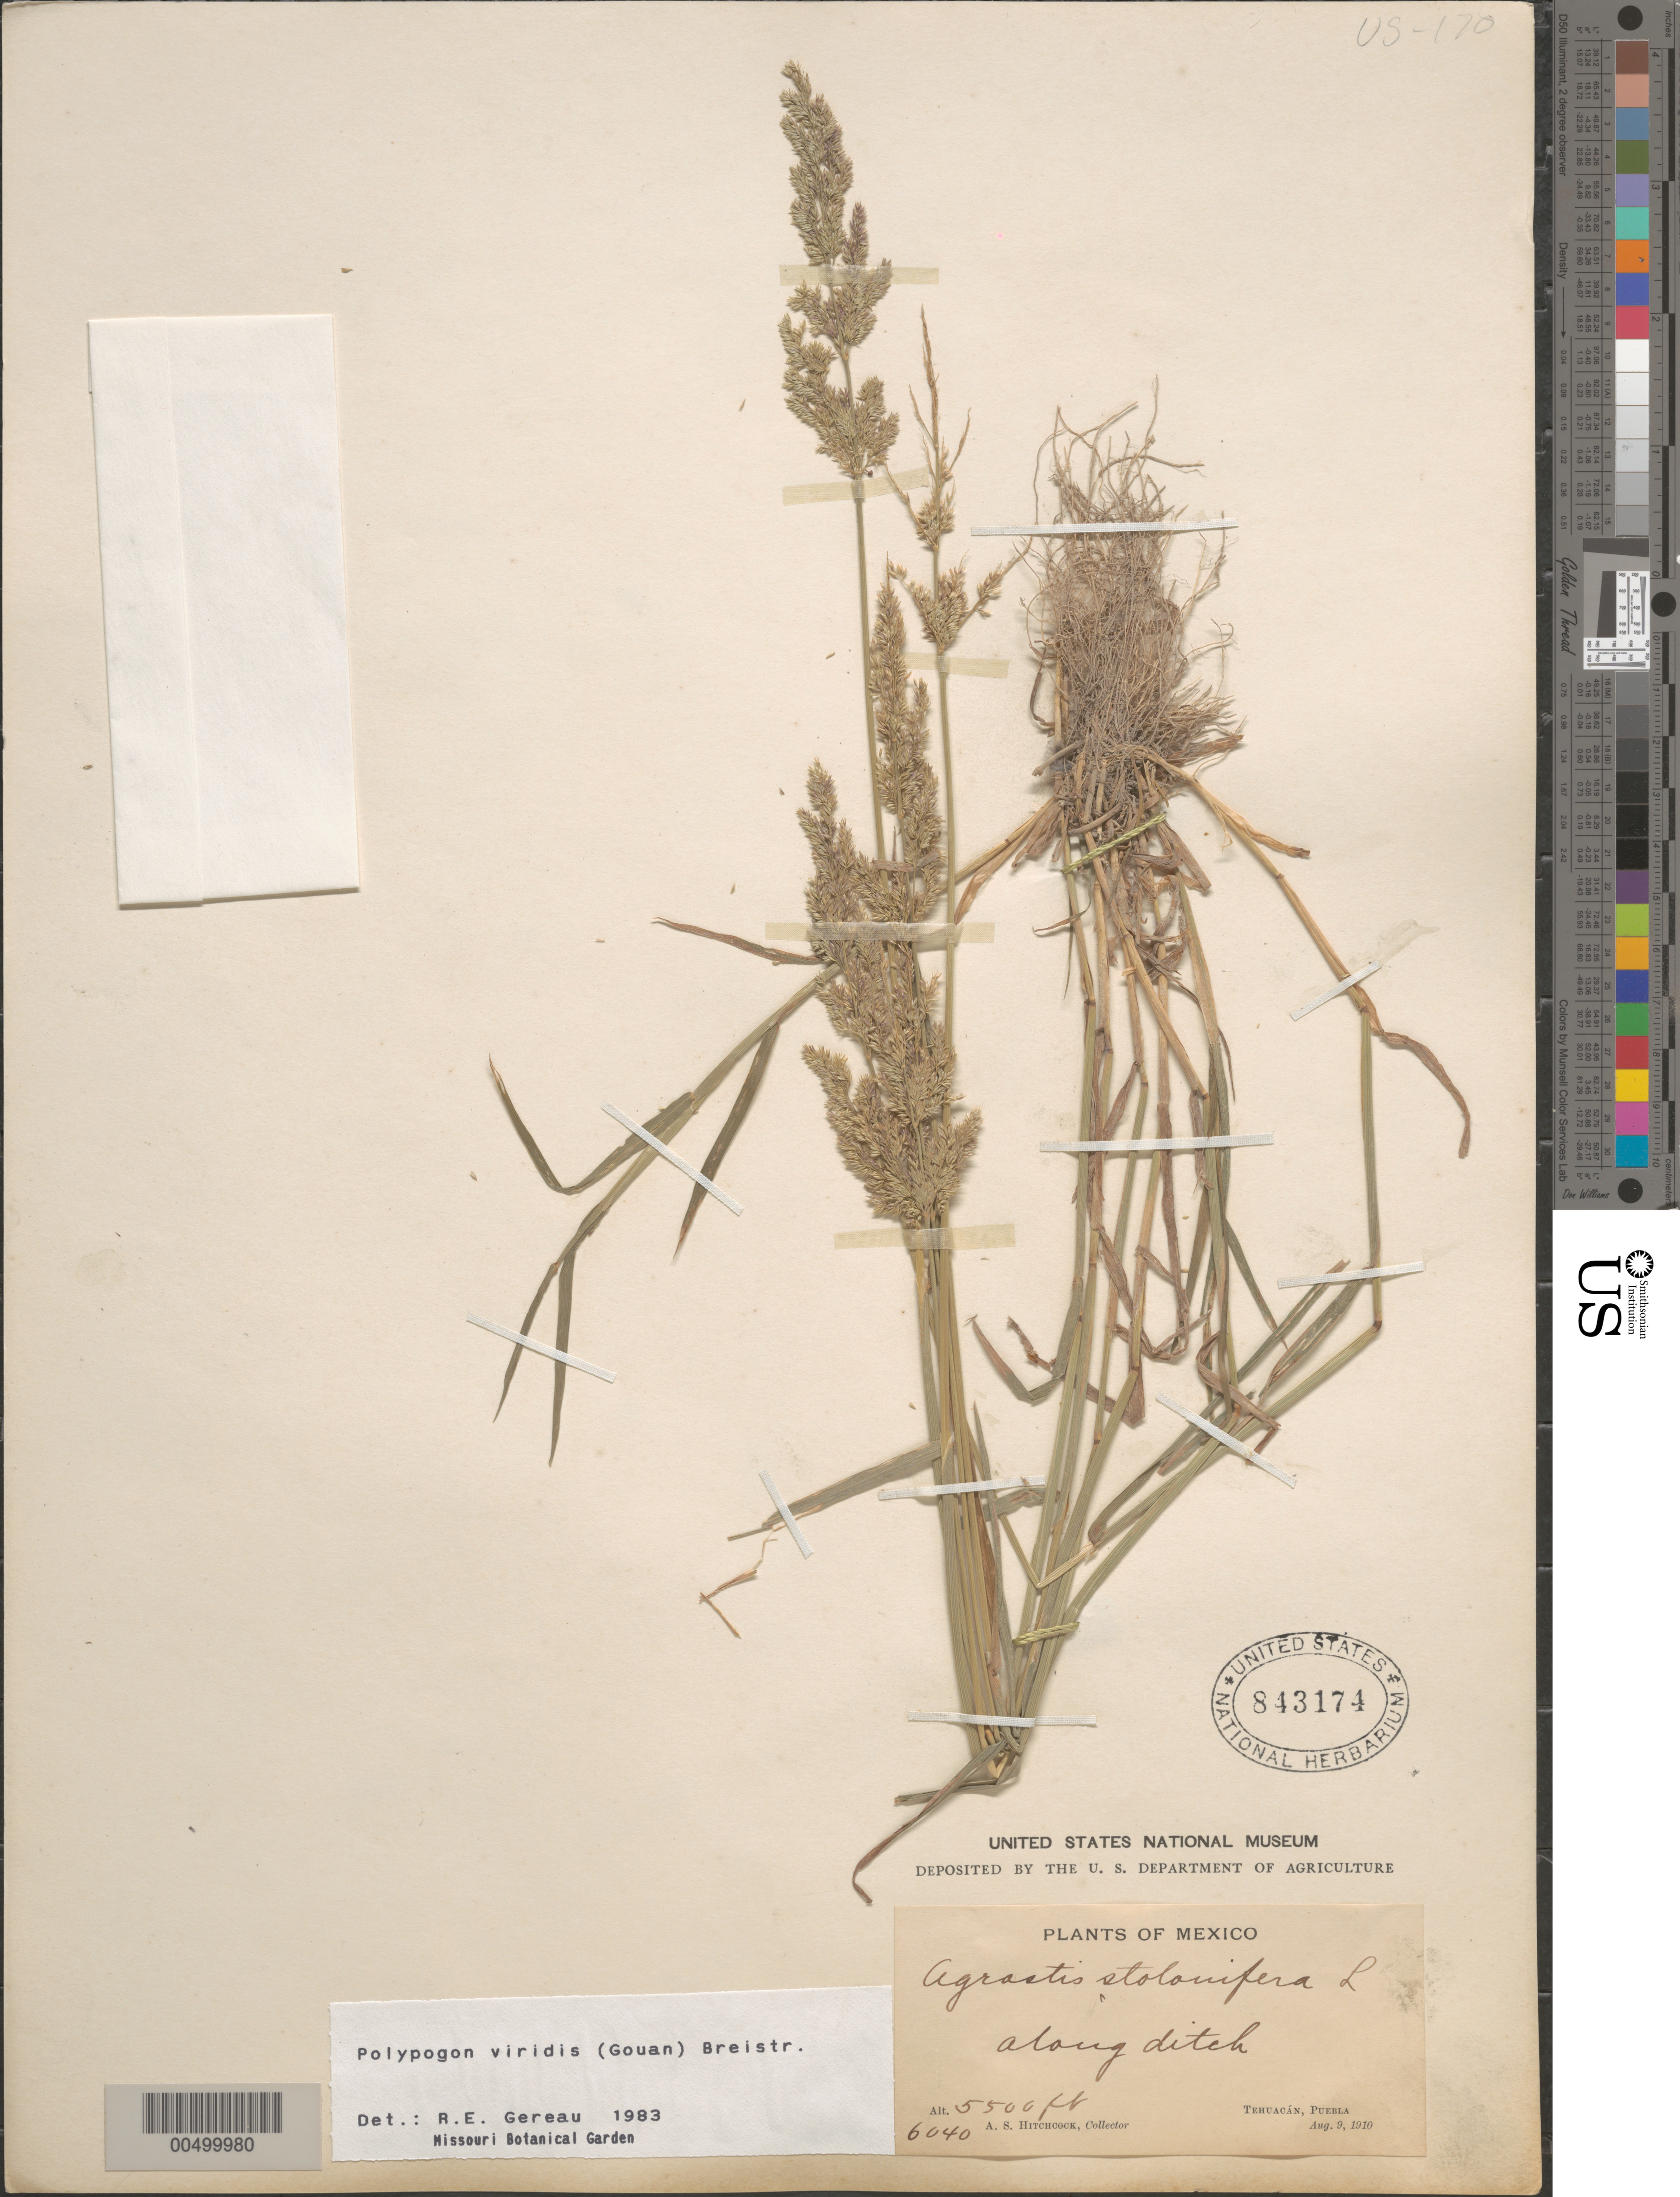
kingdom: Plantae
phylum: Tracheophyta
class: Liliopsida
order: Poales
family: Poaceae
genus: Polypogon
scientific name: Polypogon viridis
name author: (Gouan) Breistroffer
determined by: Gereau, R. E.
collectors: A. S. Hitchcock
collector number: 6040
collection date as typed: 9 Aug 1910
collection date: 1910-08-09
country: Mexico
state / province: Puebla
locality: Tehuac n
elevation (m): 1676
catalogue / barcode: US 843174